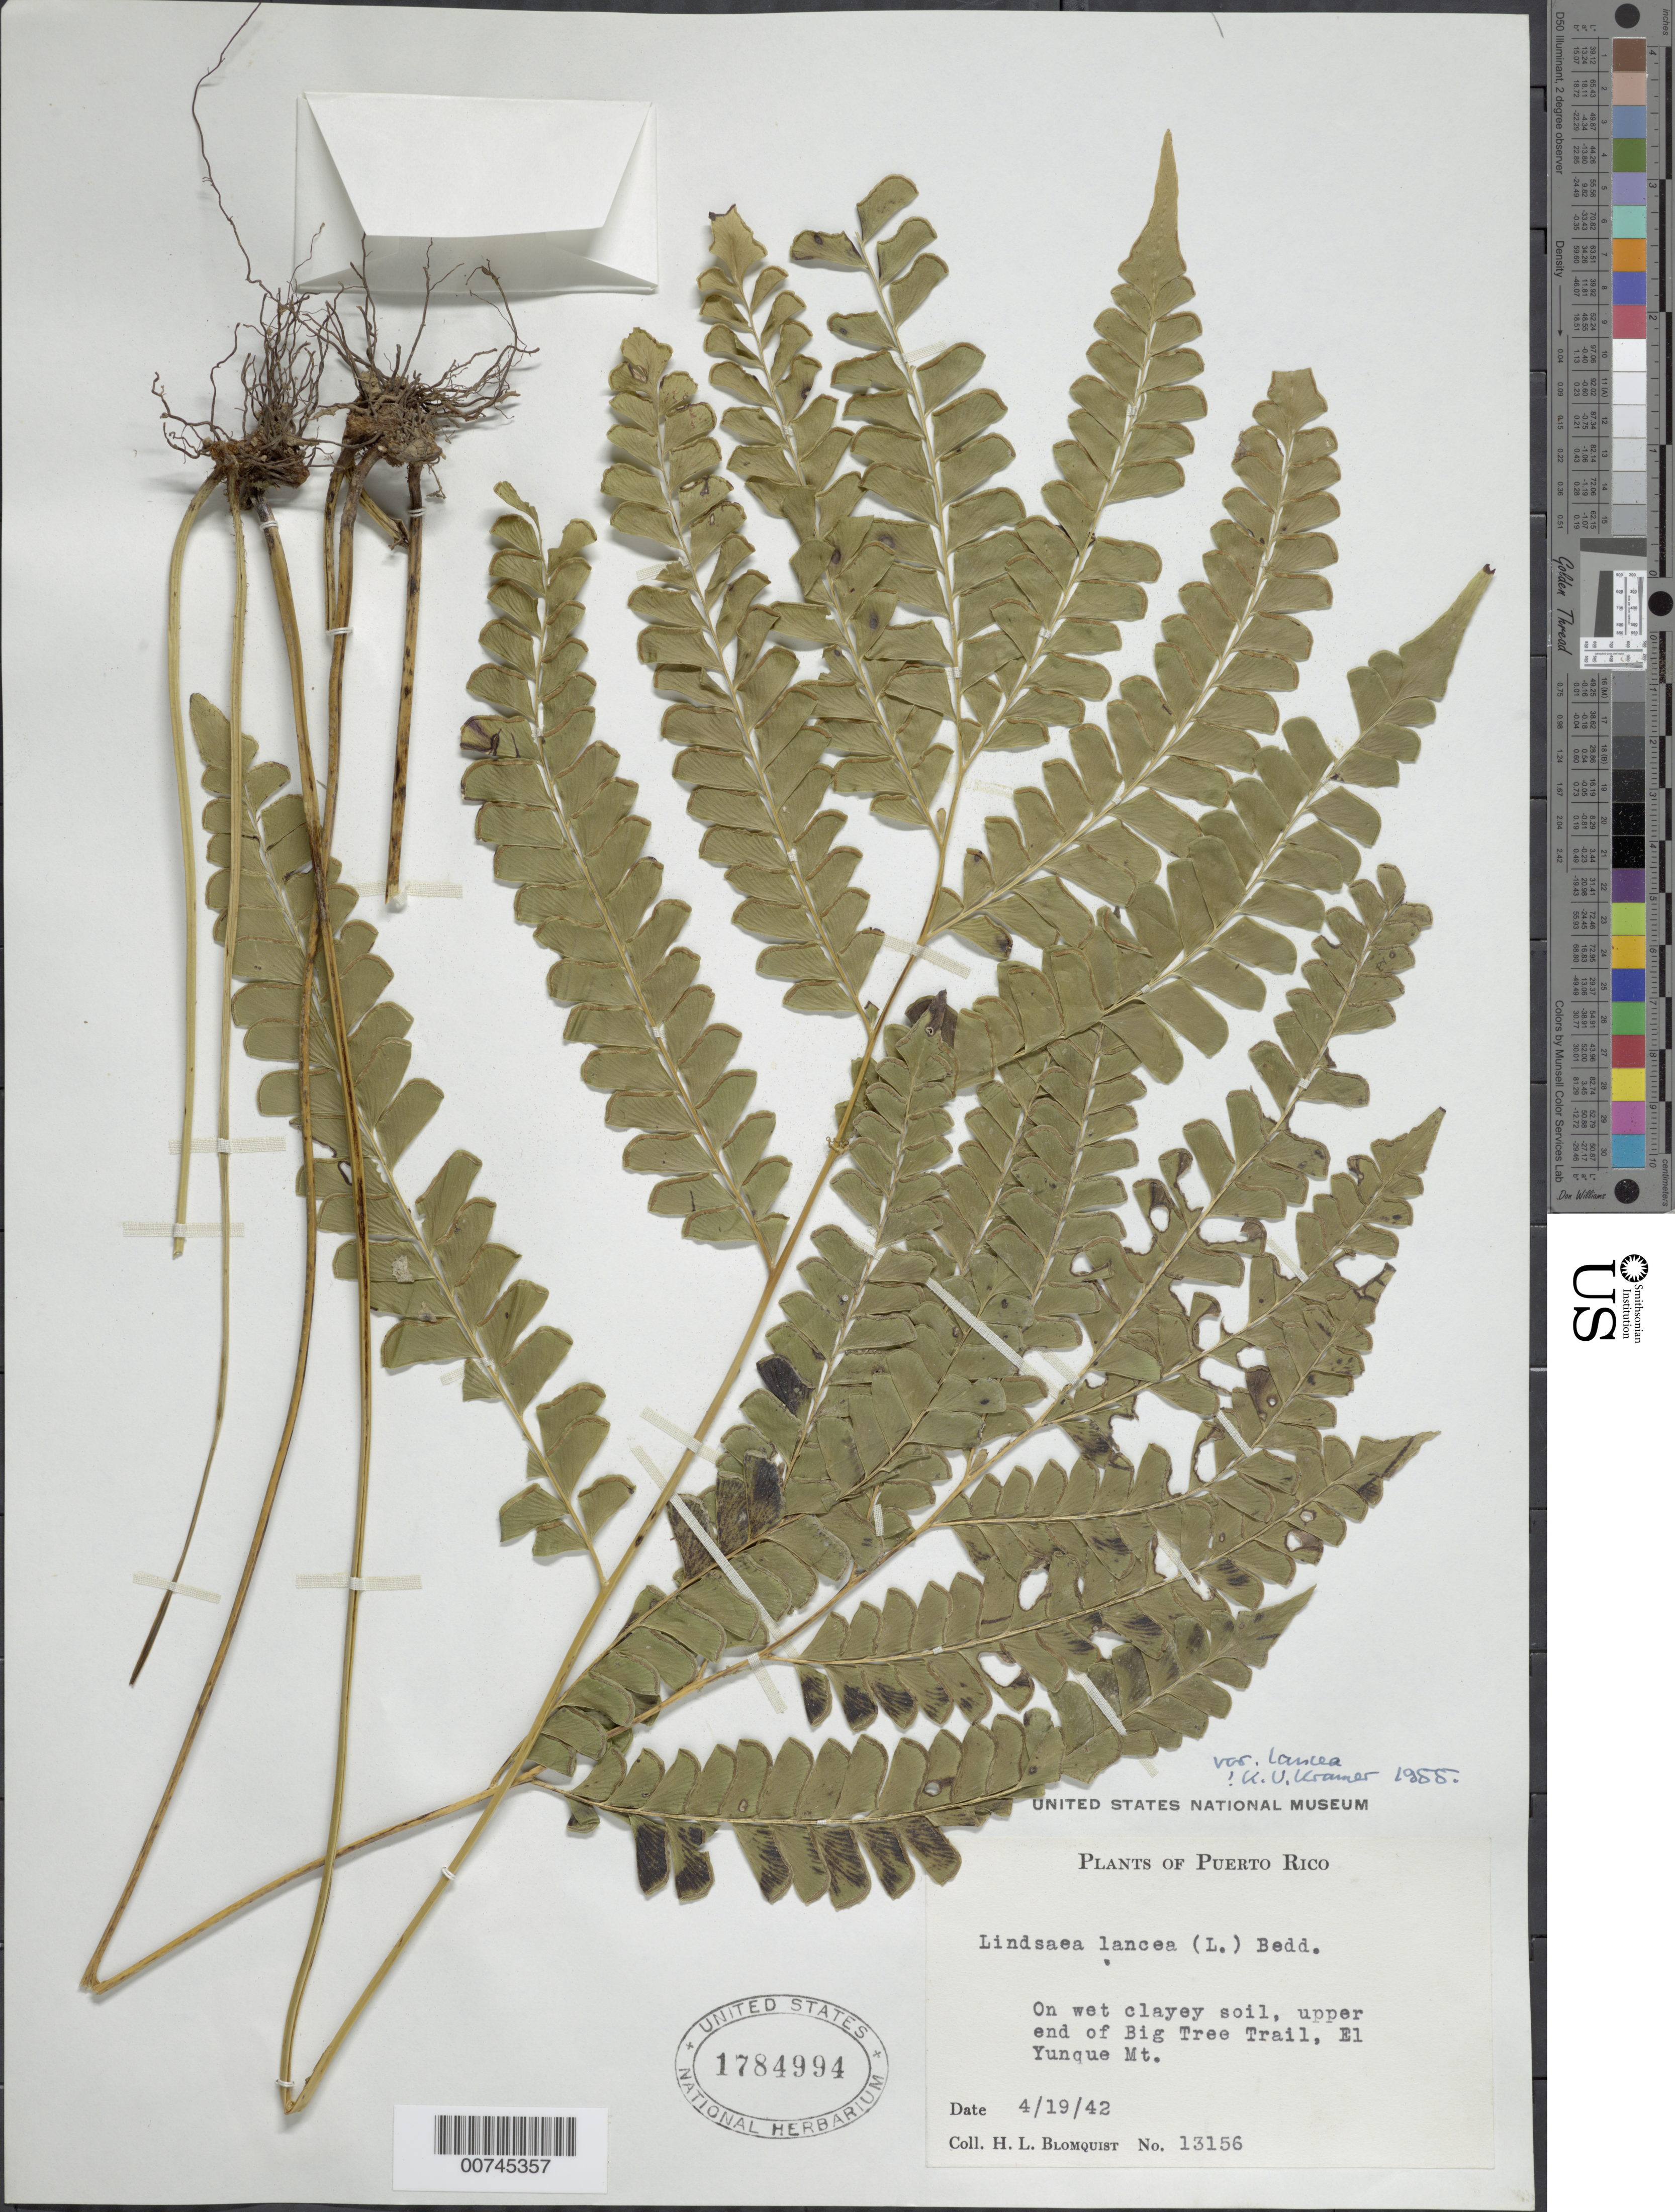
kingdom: Plantae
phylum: Tracheophyta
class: Polypodiopsida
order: Polypodiales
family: Lindsaeaceae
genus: Lindsaea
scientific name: Lindsaea lancea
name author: (L.) Bedd.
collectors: H. Blomquist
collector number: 13156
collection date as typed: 19 Apr 1942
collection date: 1942-04-19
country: Puerto Rico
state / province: Río Grande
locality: El Yunque Mountain: upper end of Big Tree Trail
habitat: On wet clayey soil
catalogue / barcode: US 1784994